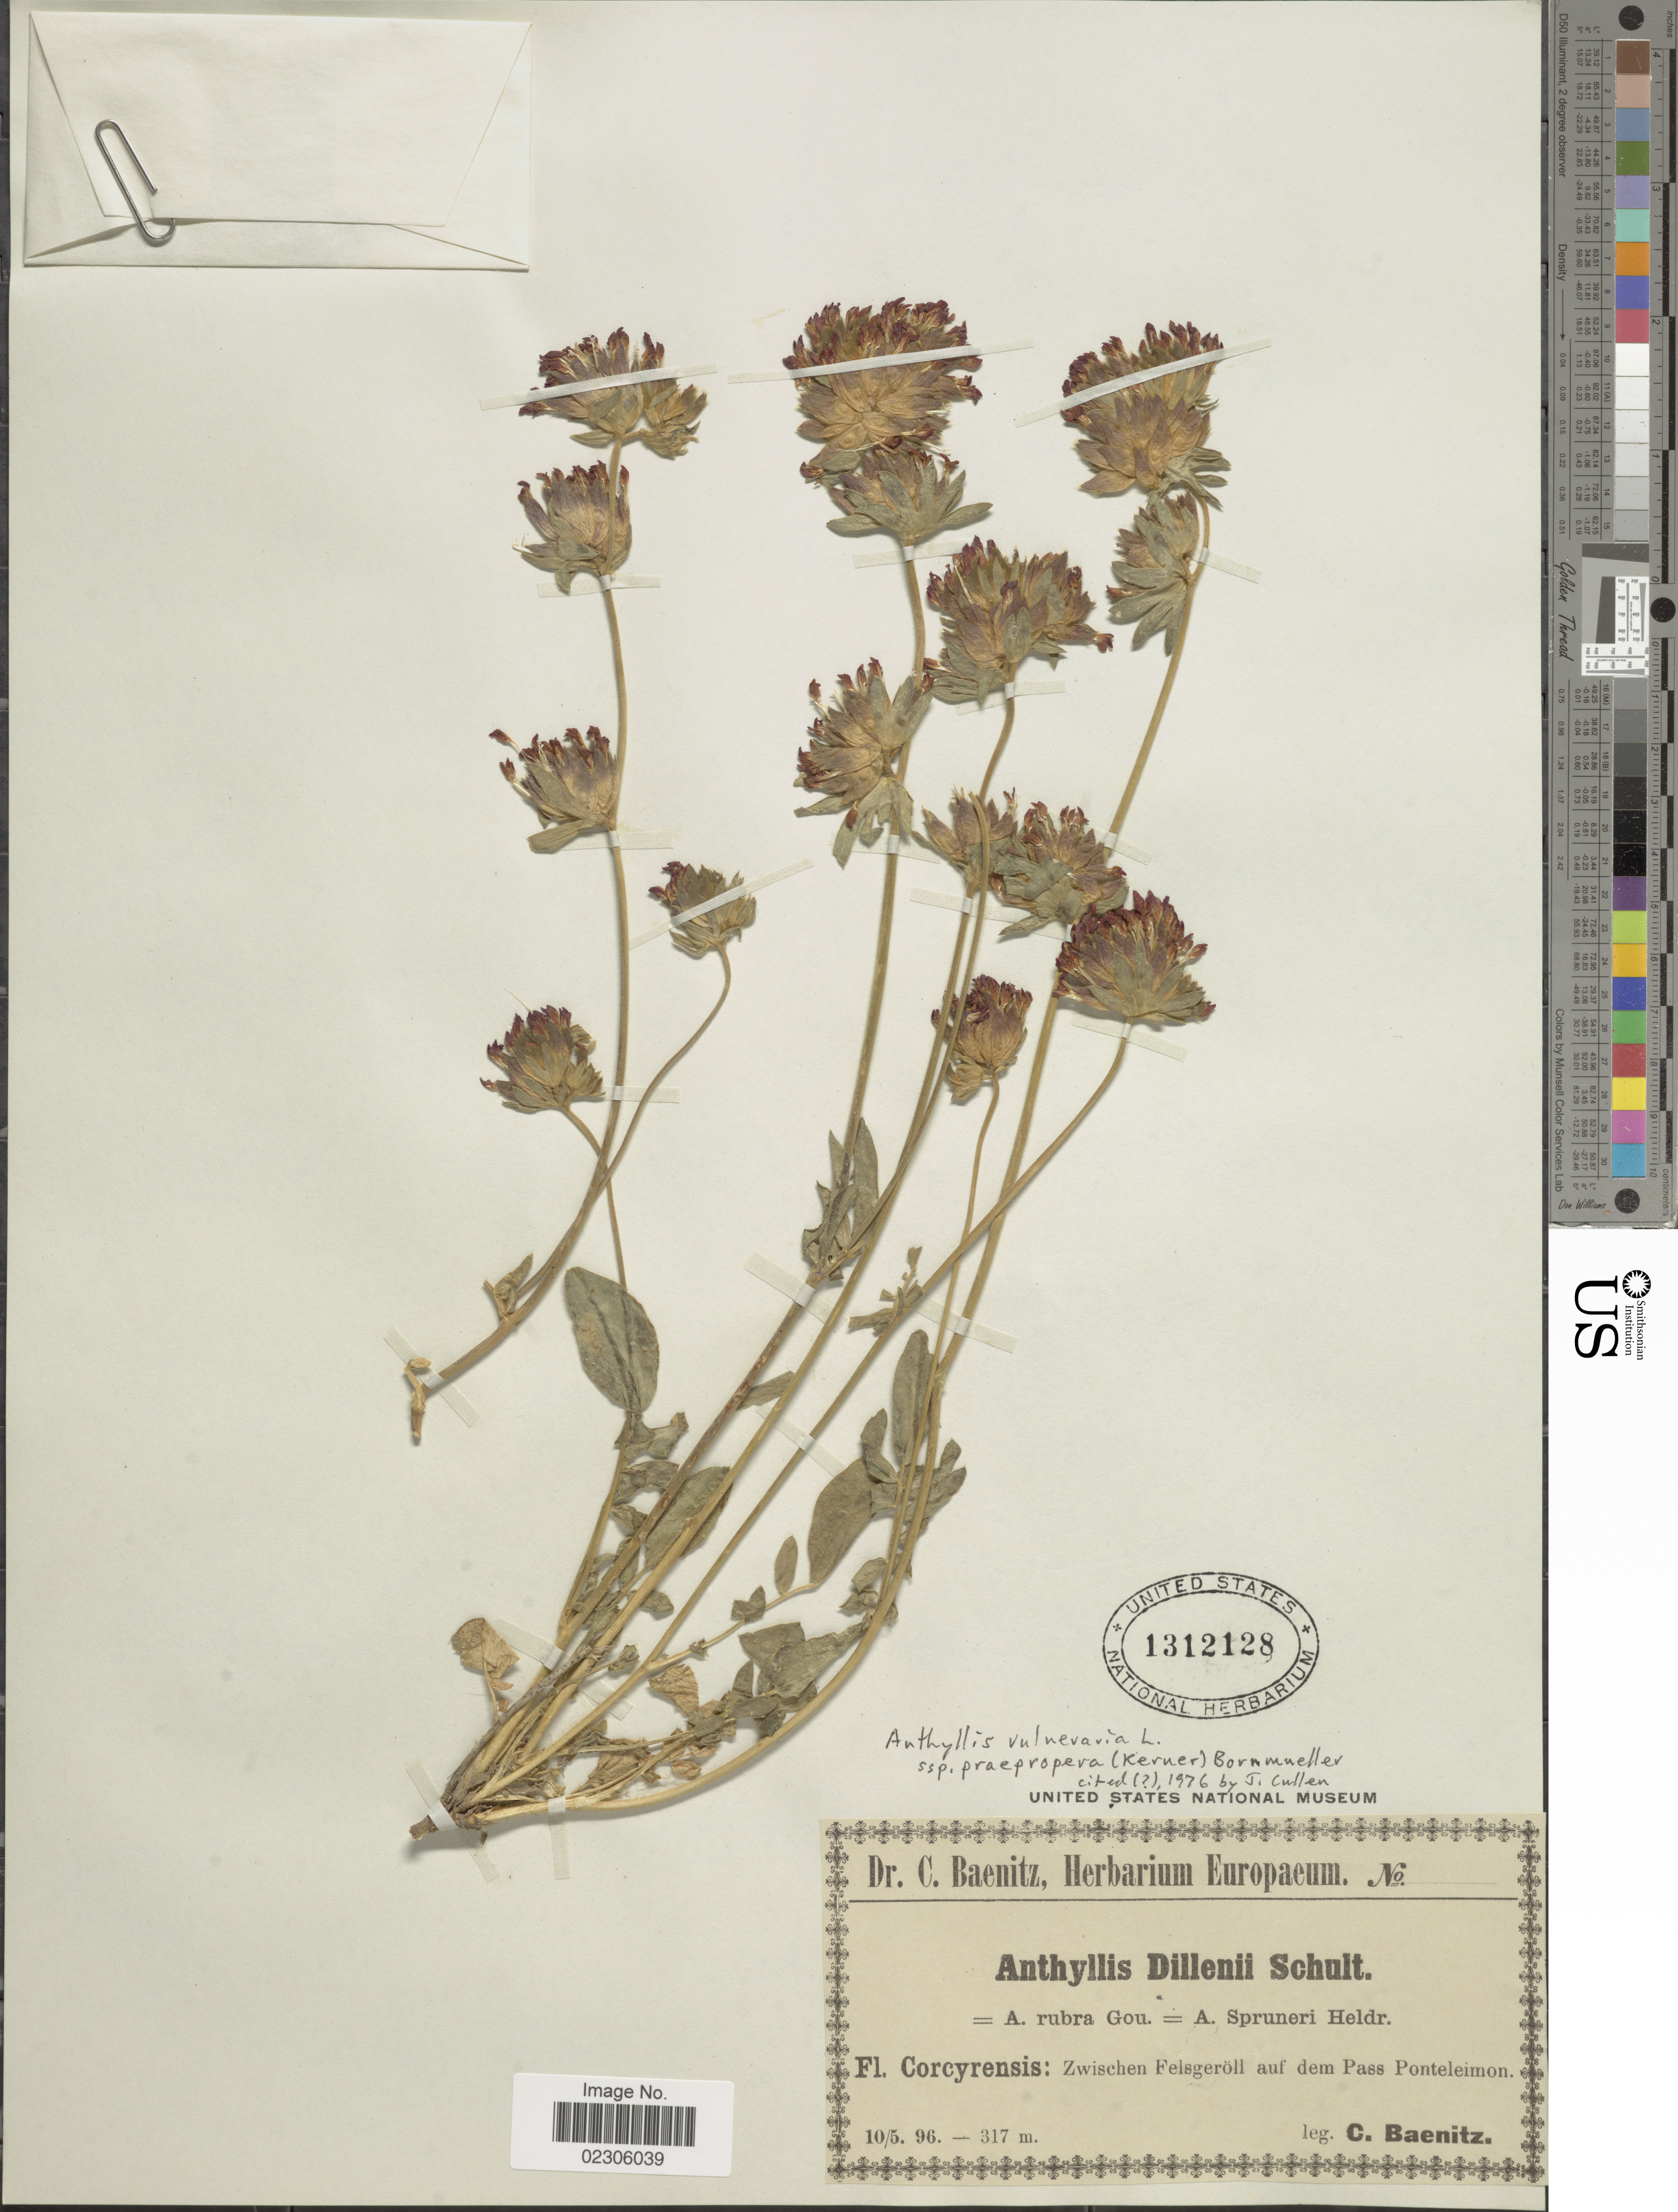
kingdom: Plantae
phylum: Tracheophyta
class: Magnoliopsida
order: Fabales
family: Fabaceae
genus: Anthyllis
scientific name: Anthyllis vulneraria subsp. praepropera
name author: Bornm.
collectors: C. G. Baenitz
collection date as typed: Transcribed d/m/y: 10/5/96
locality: Corcyrensis, Zwischen Felsgeroll auf dem Pass Ponteleimon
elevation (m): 317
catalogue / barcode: US 1312128